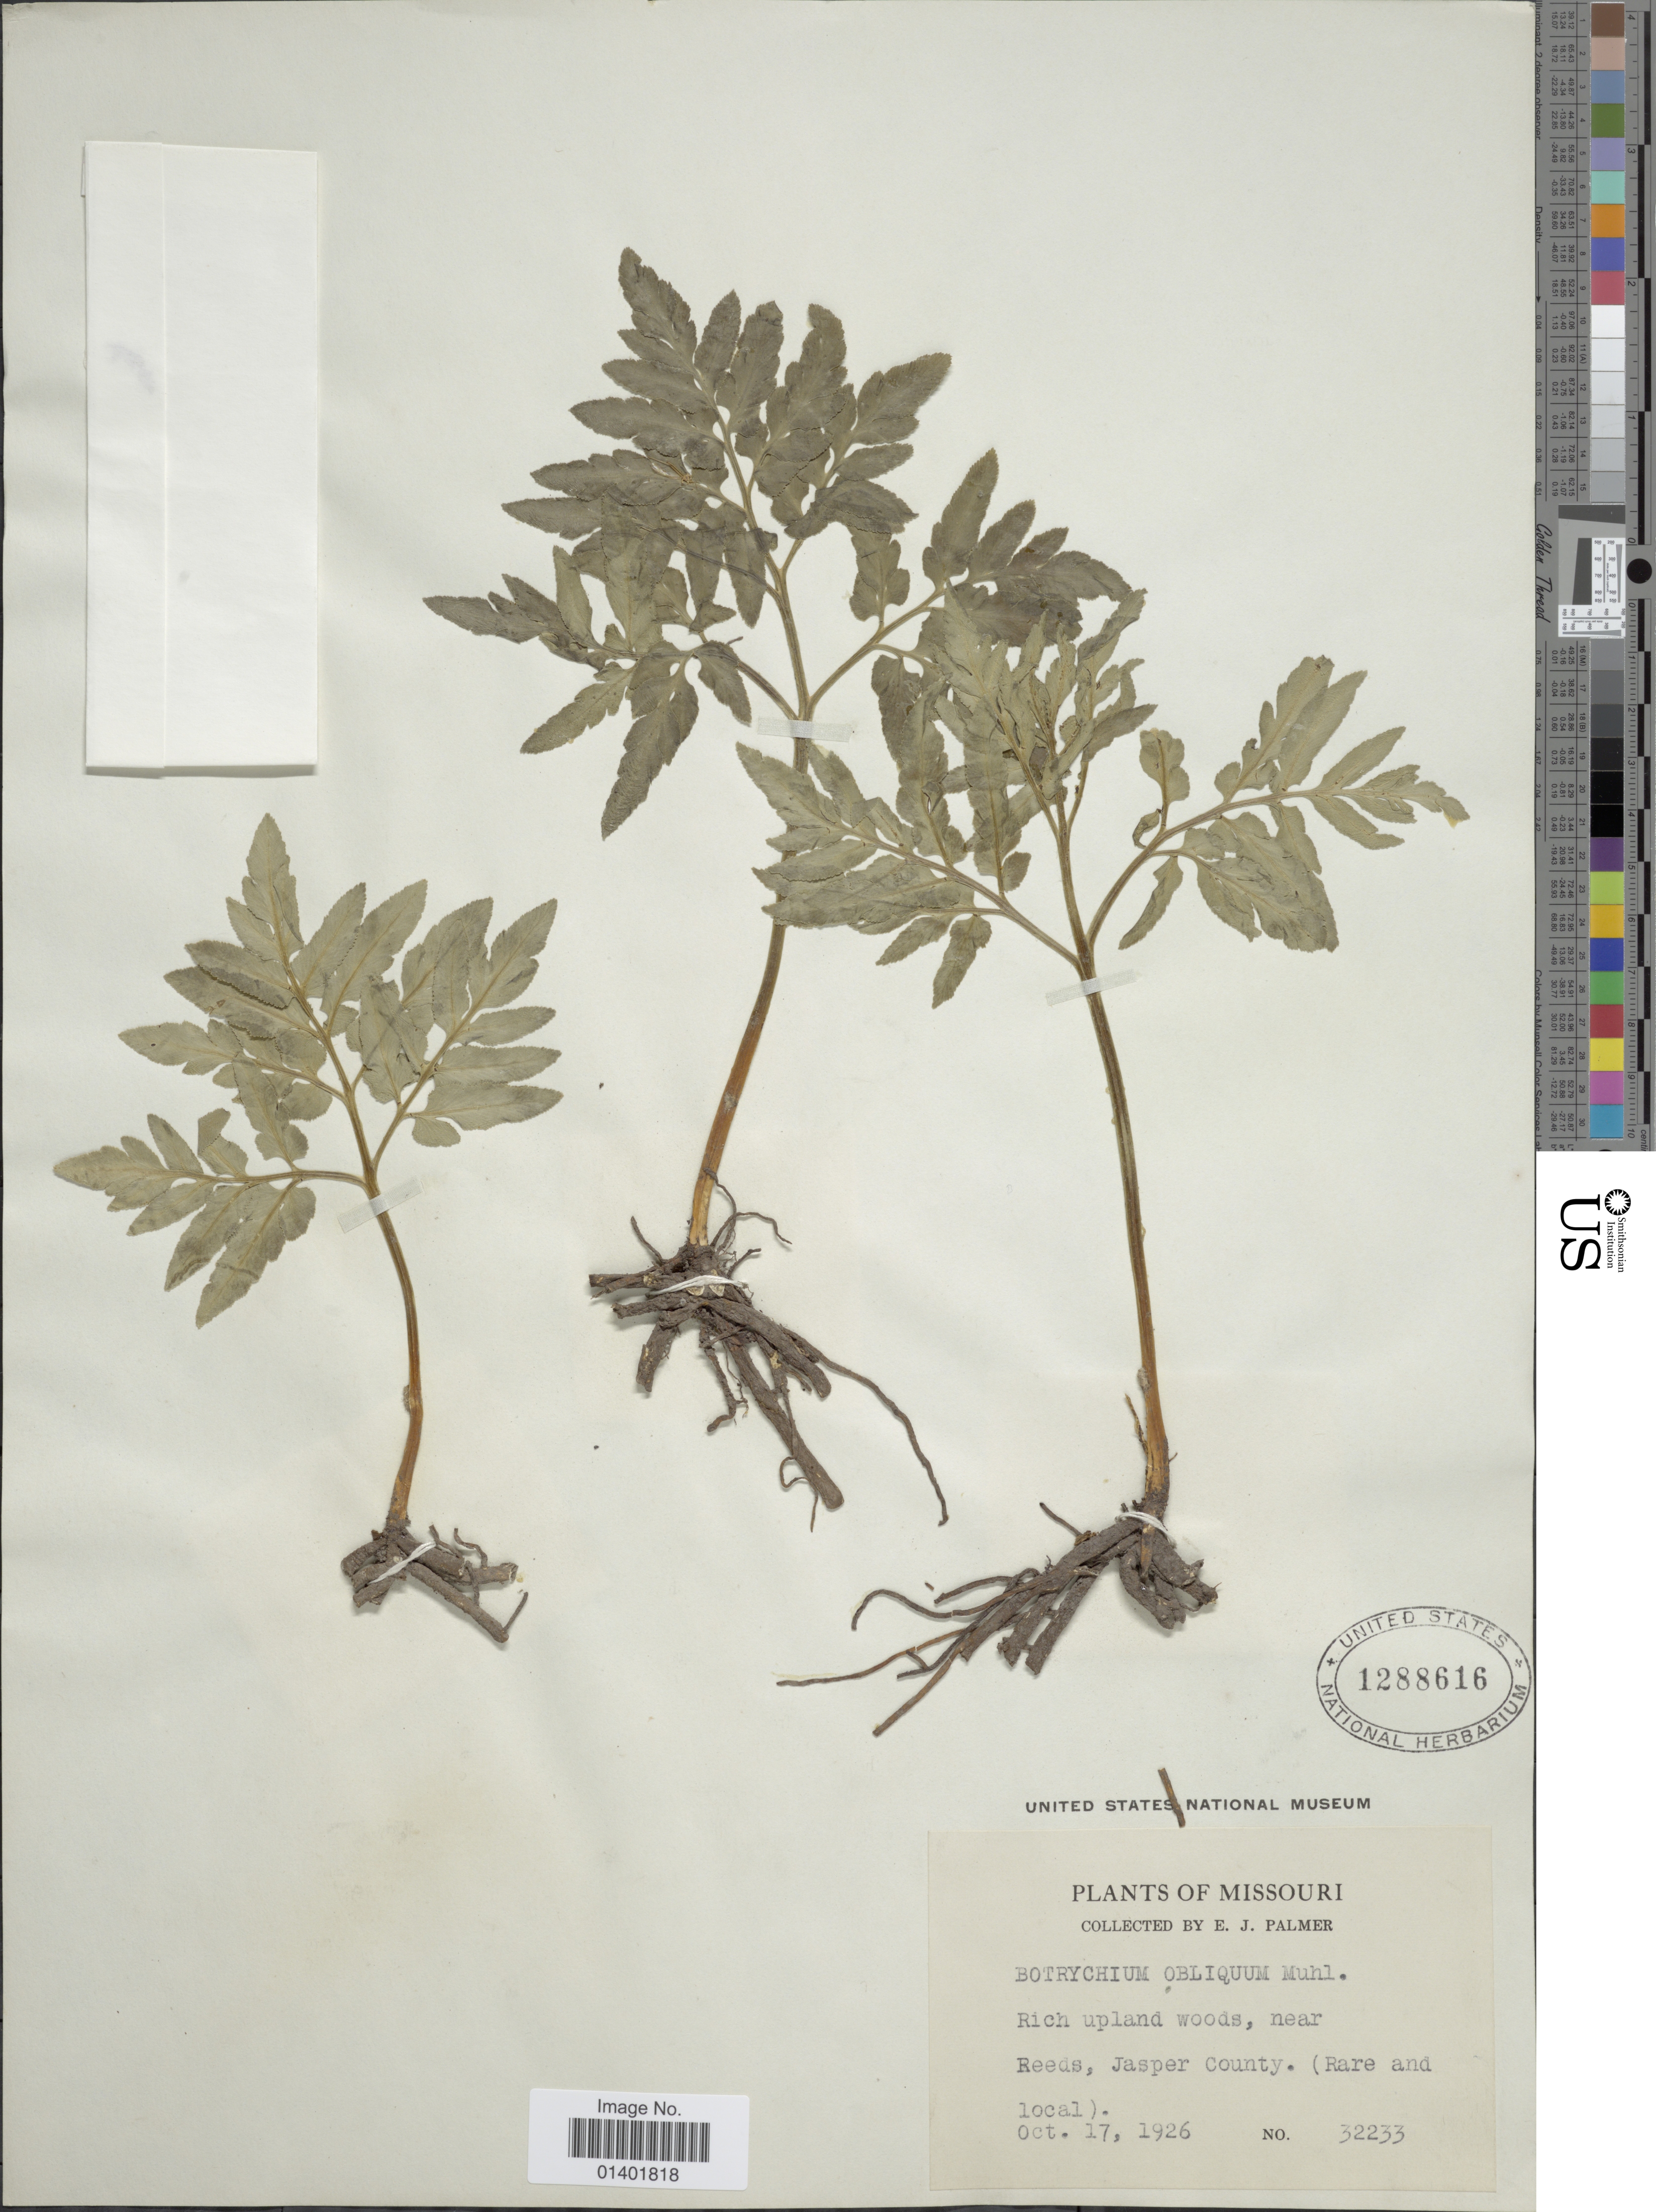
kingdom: Plantae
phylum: Tracheophyta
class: Polypodiopsida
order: Ophioglossales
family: Ophioglossaceae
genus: Botrychium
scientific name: Botrychium dissectum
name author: Spreng.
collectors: E. J. Palmer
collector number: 32233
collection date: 1926-10-17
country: United States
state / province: Missouri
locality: Rich upland woods, near Redds, jasper County.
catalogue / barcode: US 1288616